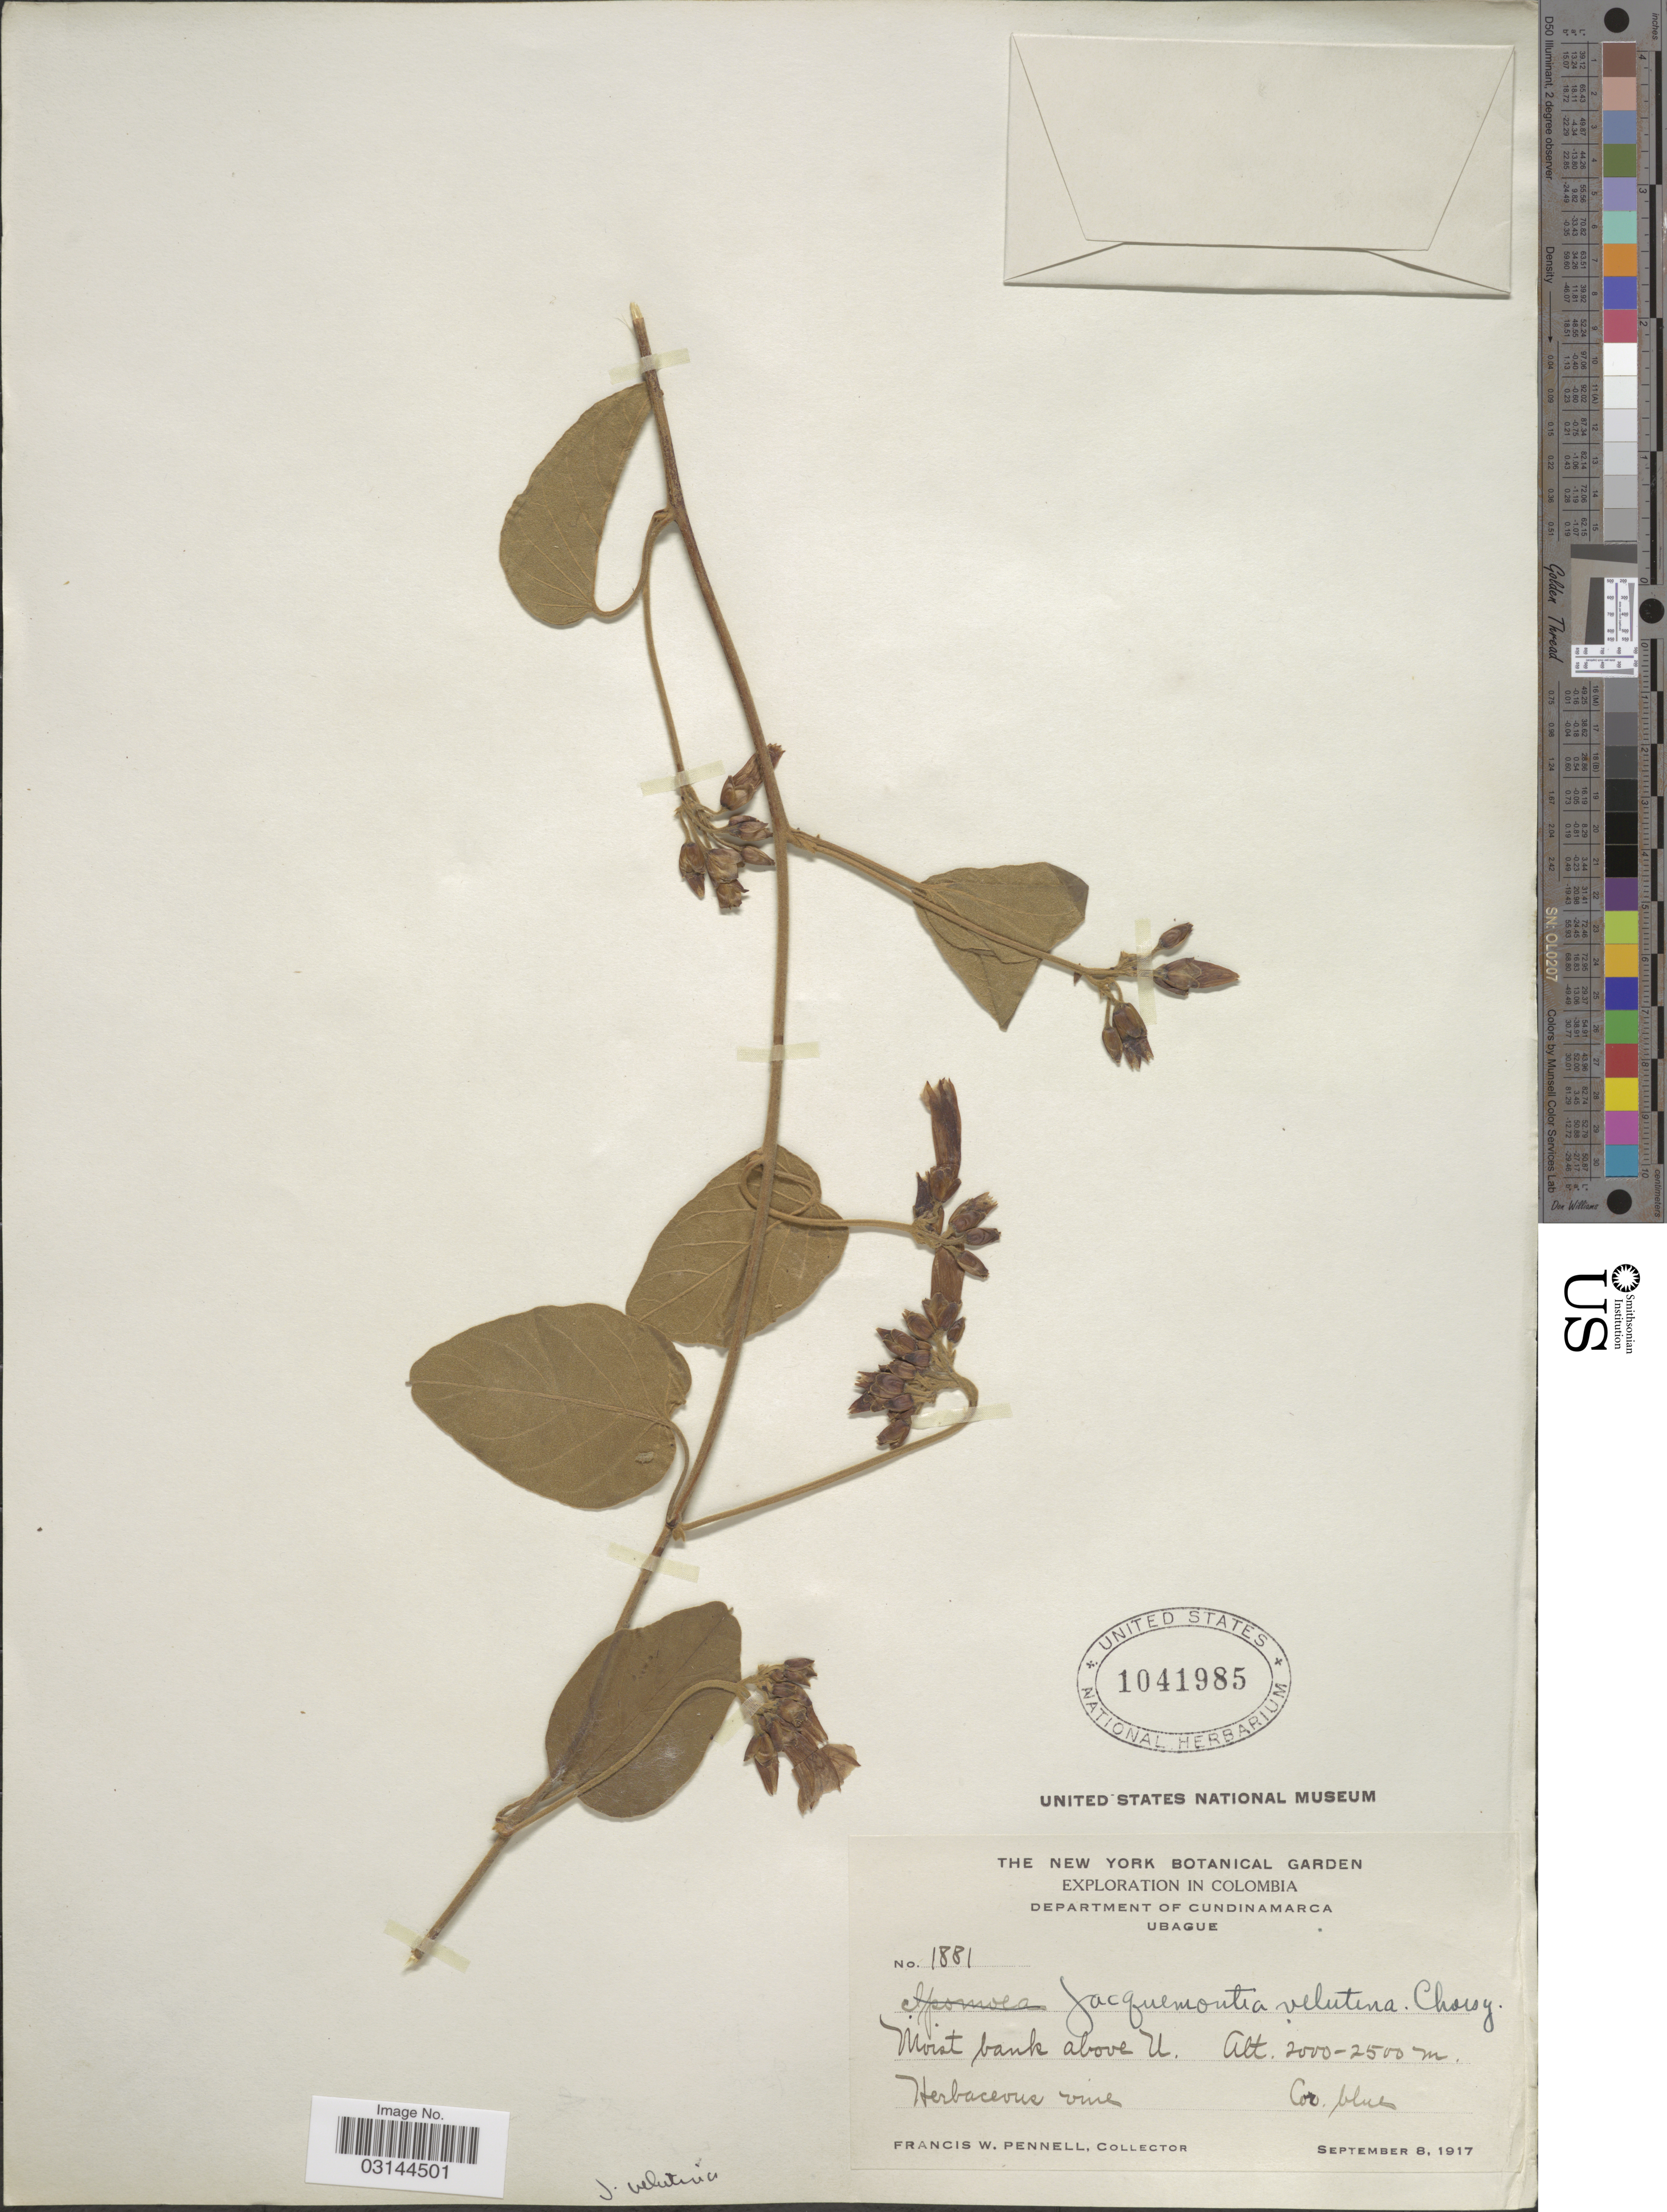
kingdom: Plantae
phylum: Tracheophyta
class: Magnoliopsida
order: Solanales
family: Convolvulaceae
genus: Jacquemontia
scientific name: Jacquemontia velutina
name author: Choisy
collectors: F. W. Pennell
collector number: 1881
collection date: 1917-09-08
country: Colombia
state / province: Cundinamarca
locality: Department of Cundinamarca. Ubague. Moist bank above U.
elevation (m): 2000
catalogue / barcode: US 1041985